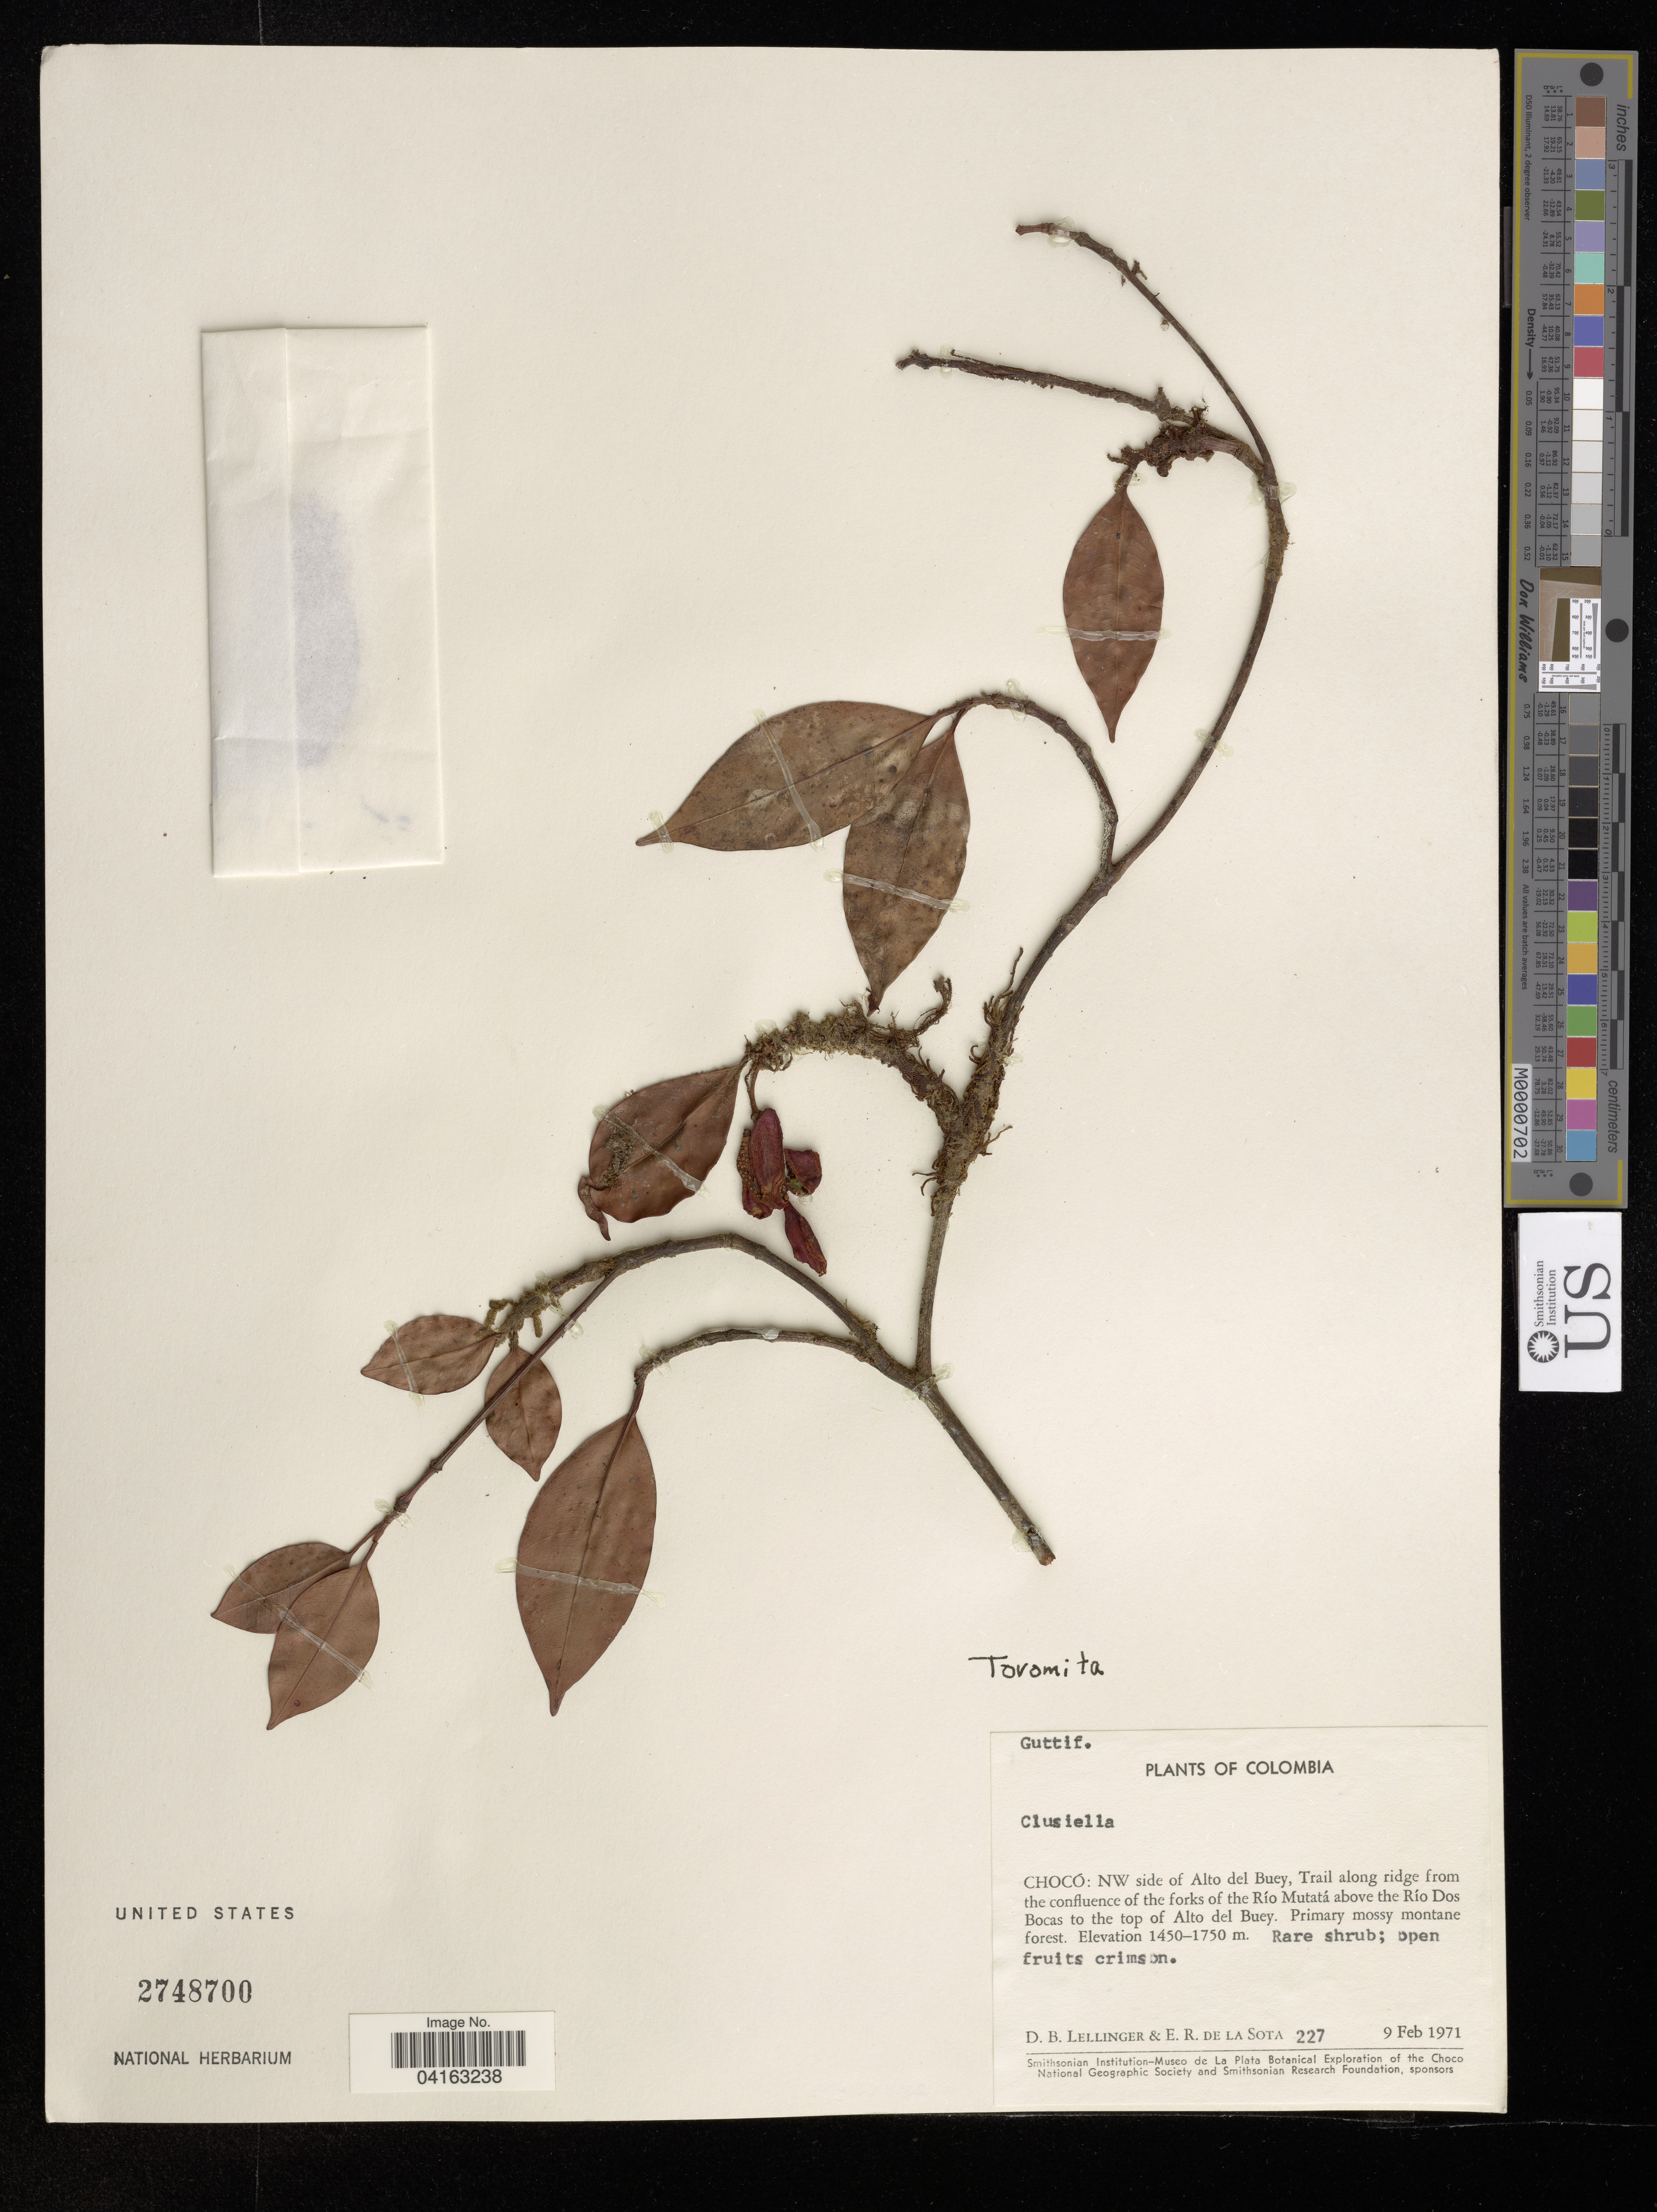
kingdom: Plantae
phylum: Tracheophyta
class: Magnoliopsida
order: Malpighiales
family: Clusiaceae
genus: Tovomita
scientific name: Tovomita sp.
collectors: D. B. Lellinger & E. R. de la Sota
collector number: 227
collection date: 1971-02-09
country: Colombia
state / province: Chocó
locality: NW side of Alto del Buey, Trail along ridge from the confluence of the forks of the Río Mutatá above the Río Dos Bocas to the top of Alto del Buey.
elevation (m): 1450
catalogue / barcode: US 2748700